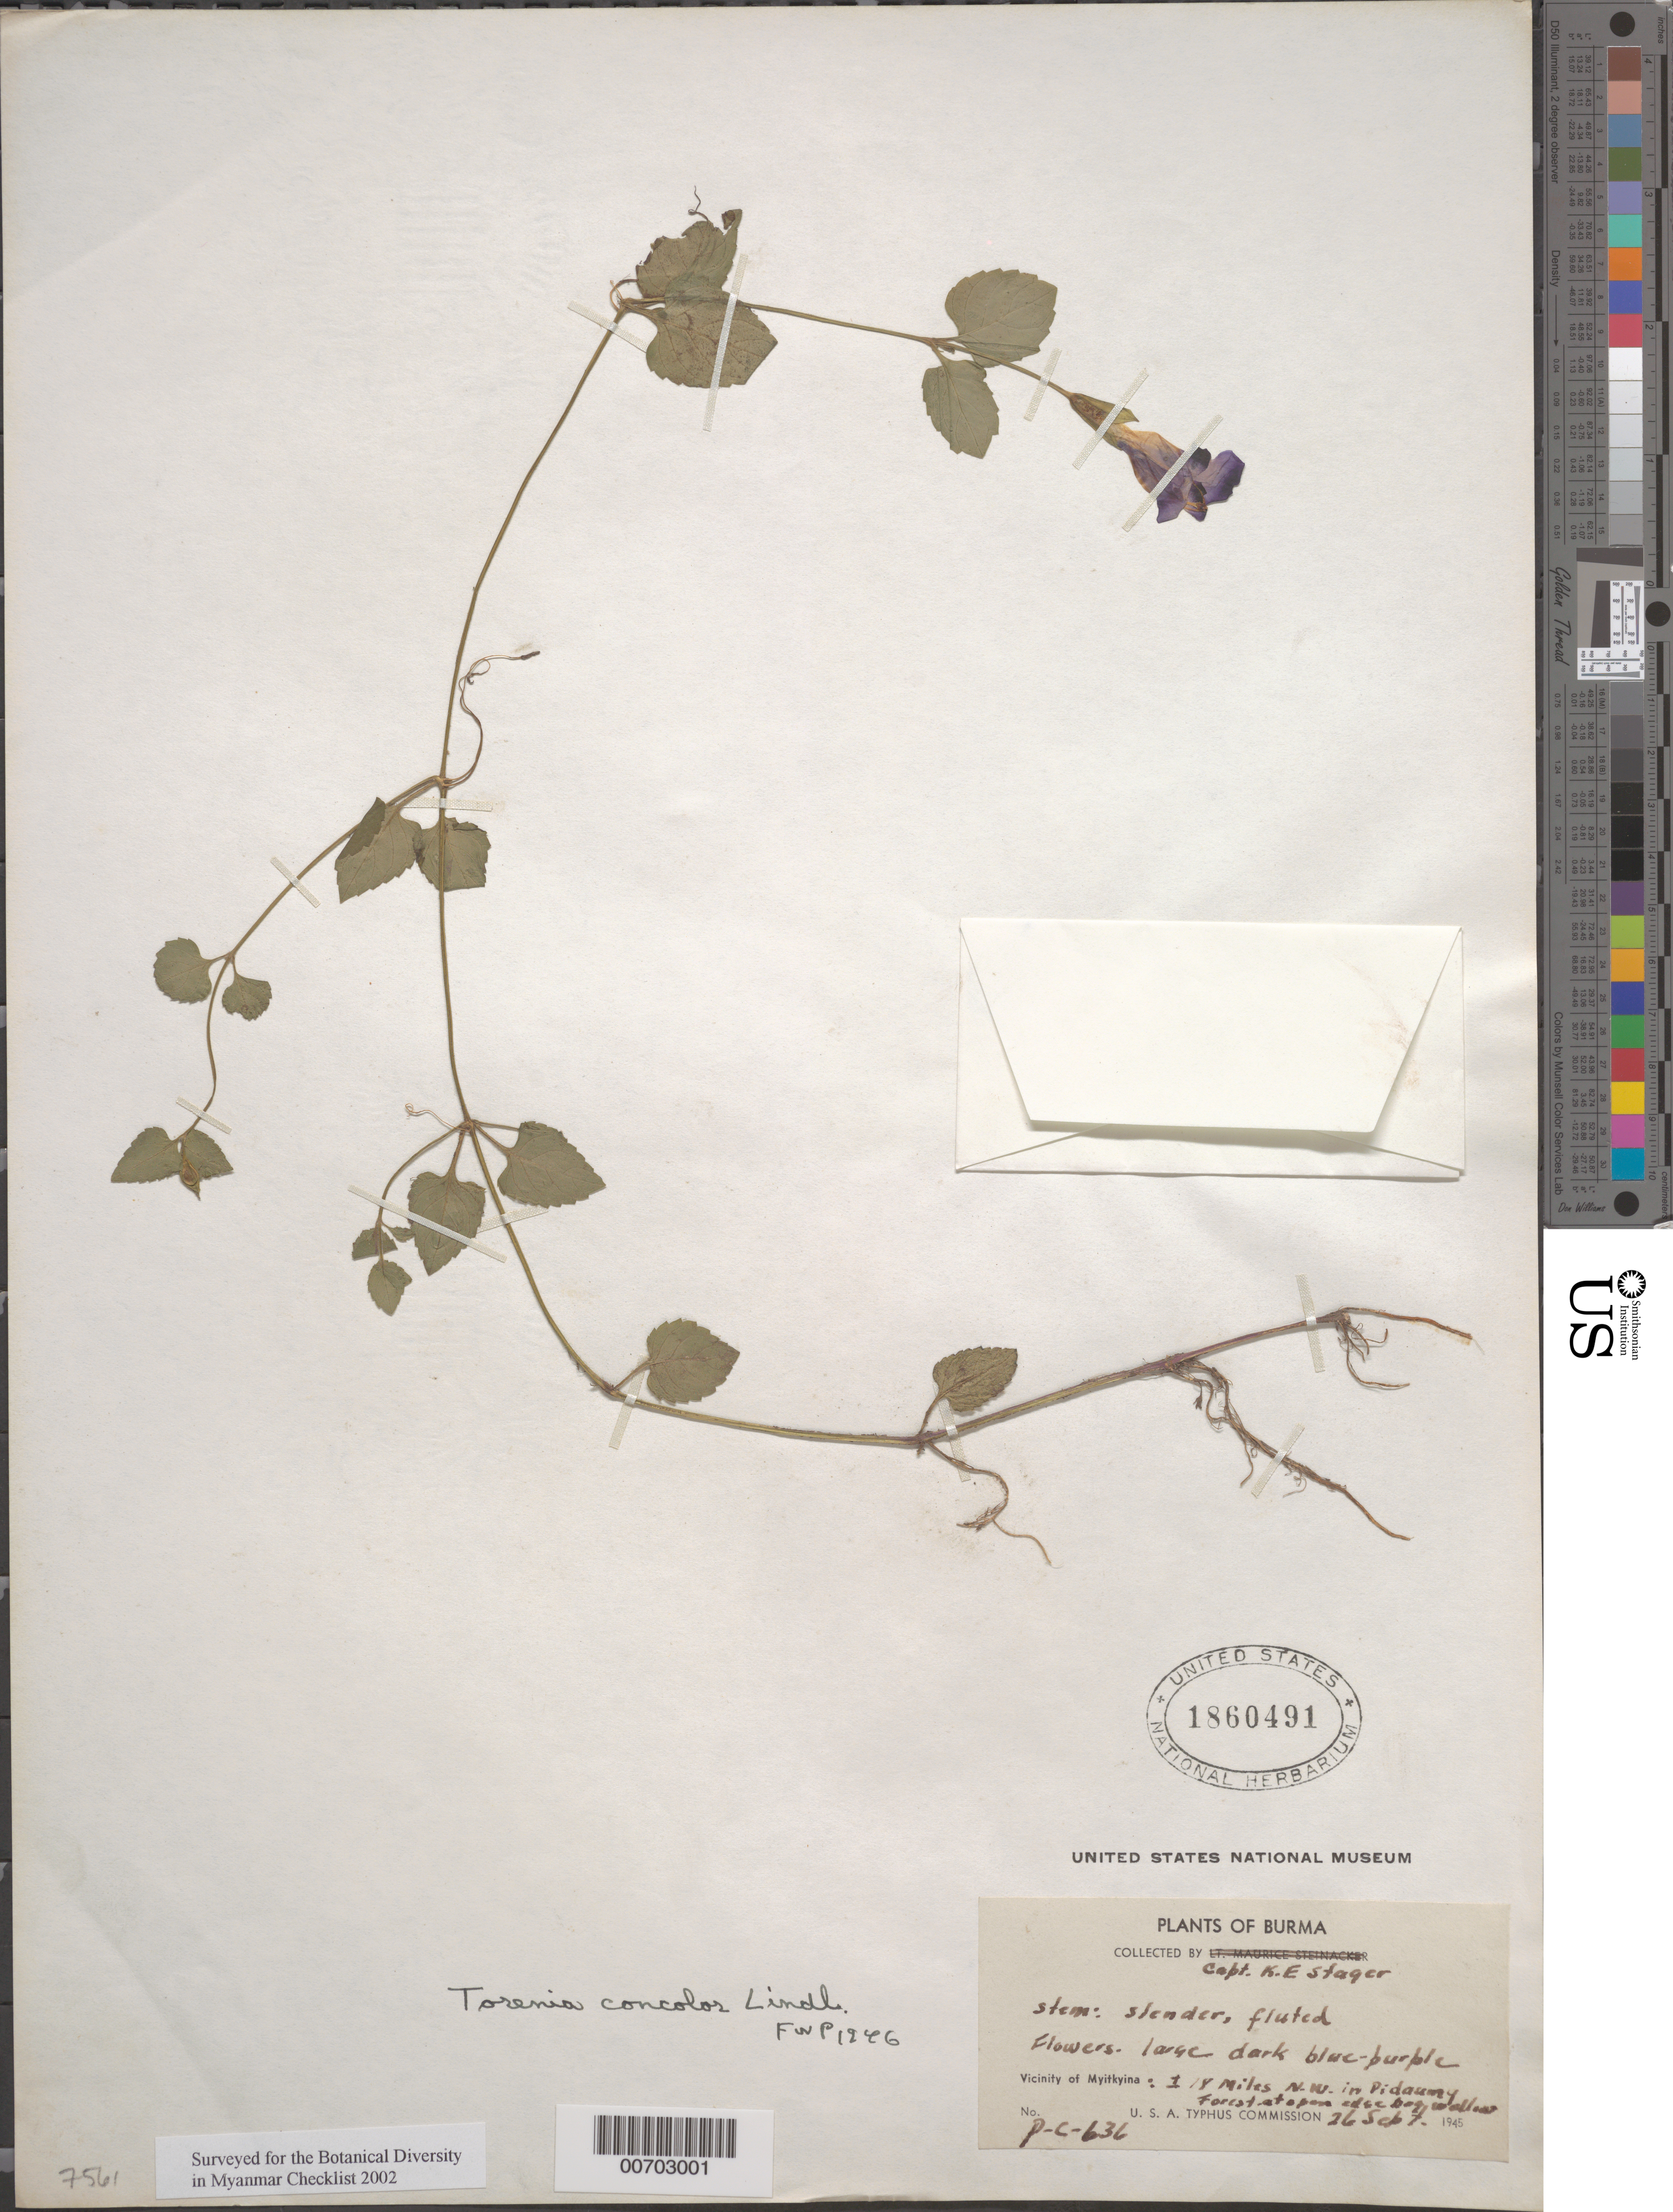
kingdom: Plantae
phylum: Tracheophyta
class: Magnoliopsida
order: Lamiales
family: Linderniaceae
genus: Torenia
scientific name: Torenia concolor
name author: Lindl.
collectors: Stager, K.E.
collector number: P-C-636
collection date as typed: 26 Sep 1945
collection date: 1945-09-26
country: Myanmar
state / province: Kachin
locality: Myitkyina, 18 mi. NW in Pidaung Forest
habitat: Open edge bog wallow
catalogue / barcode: US 1860491